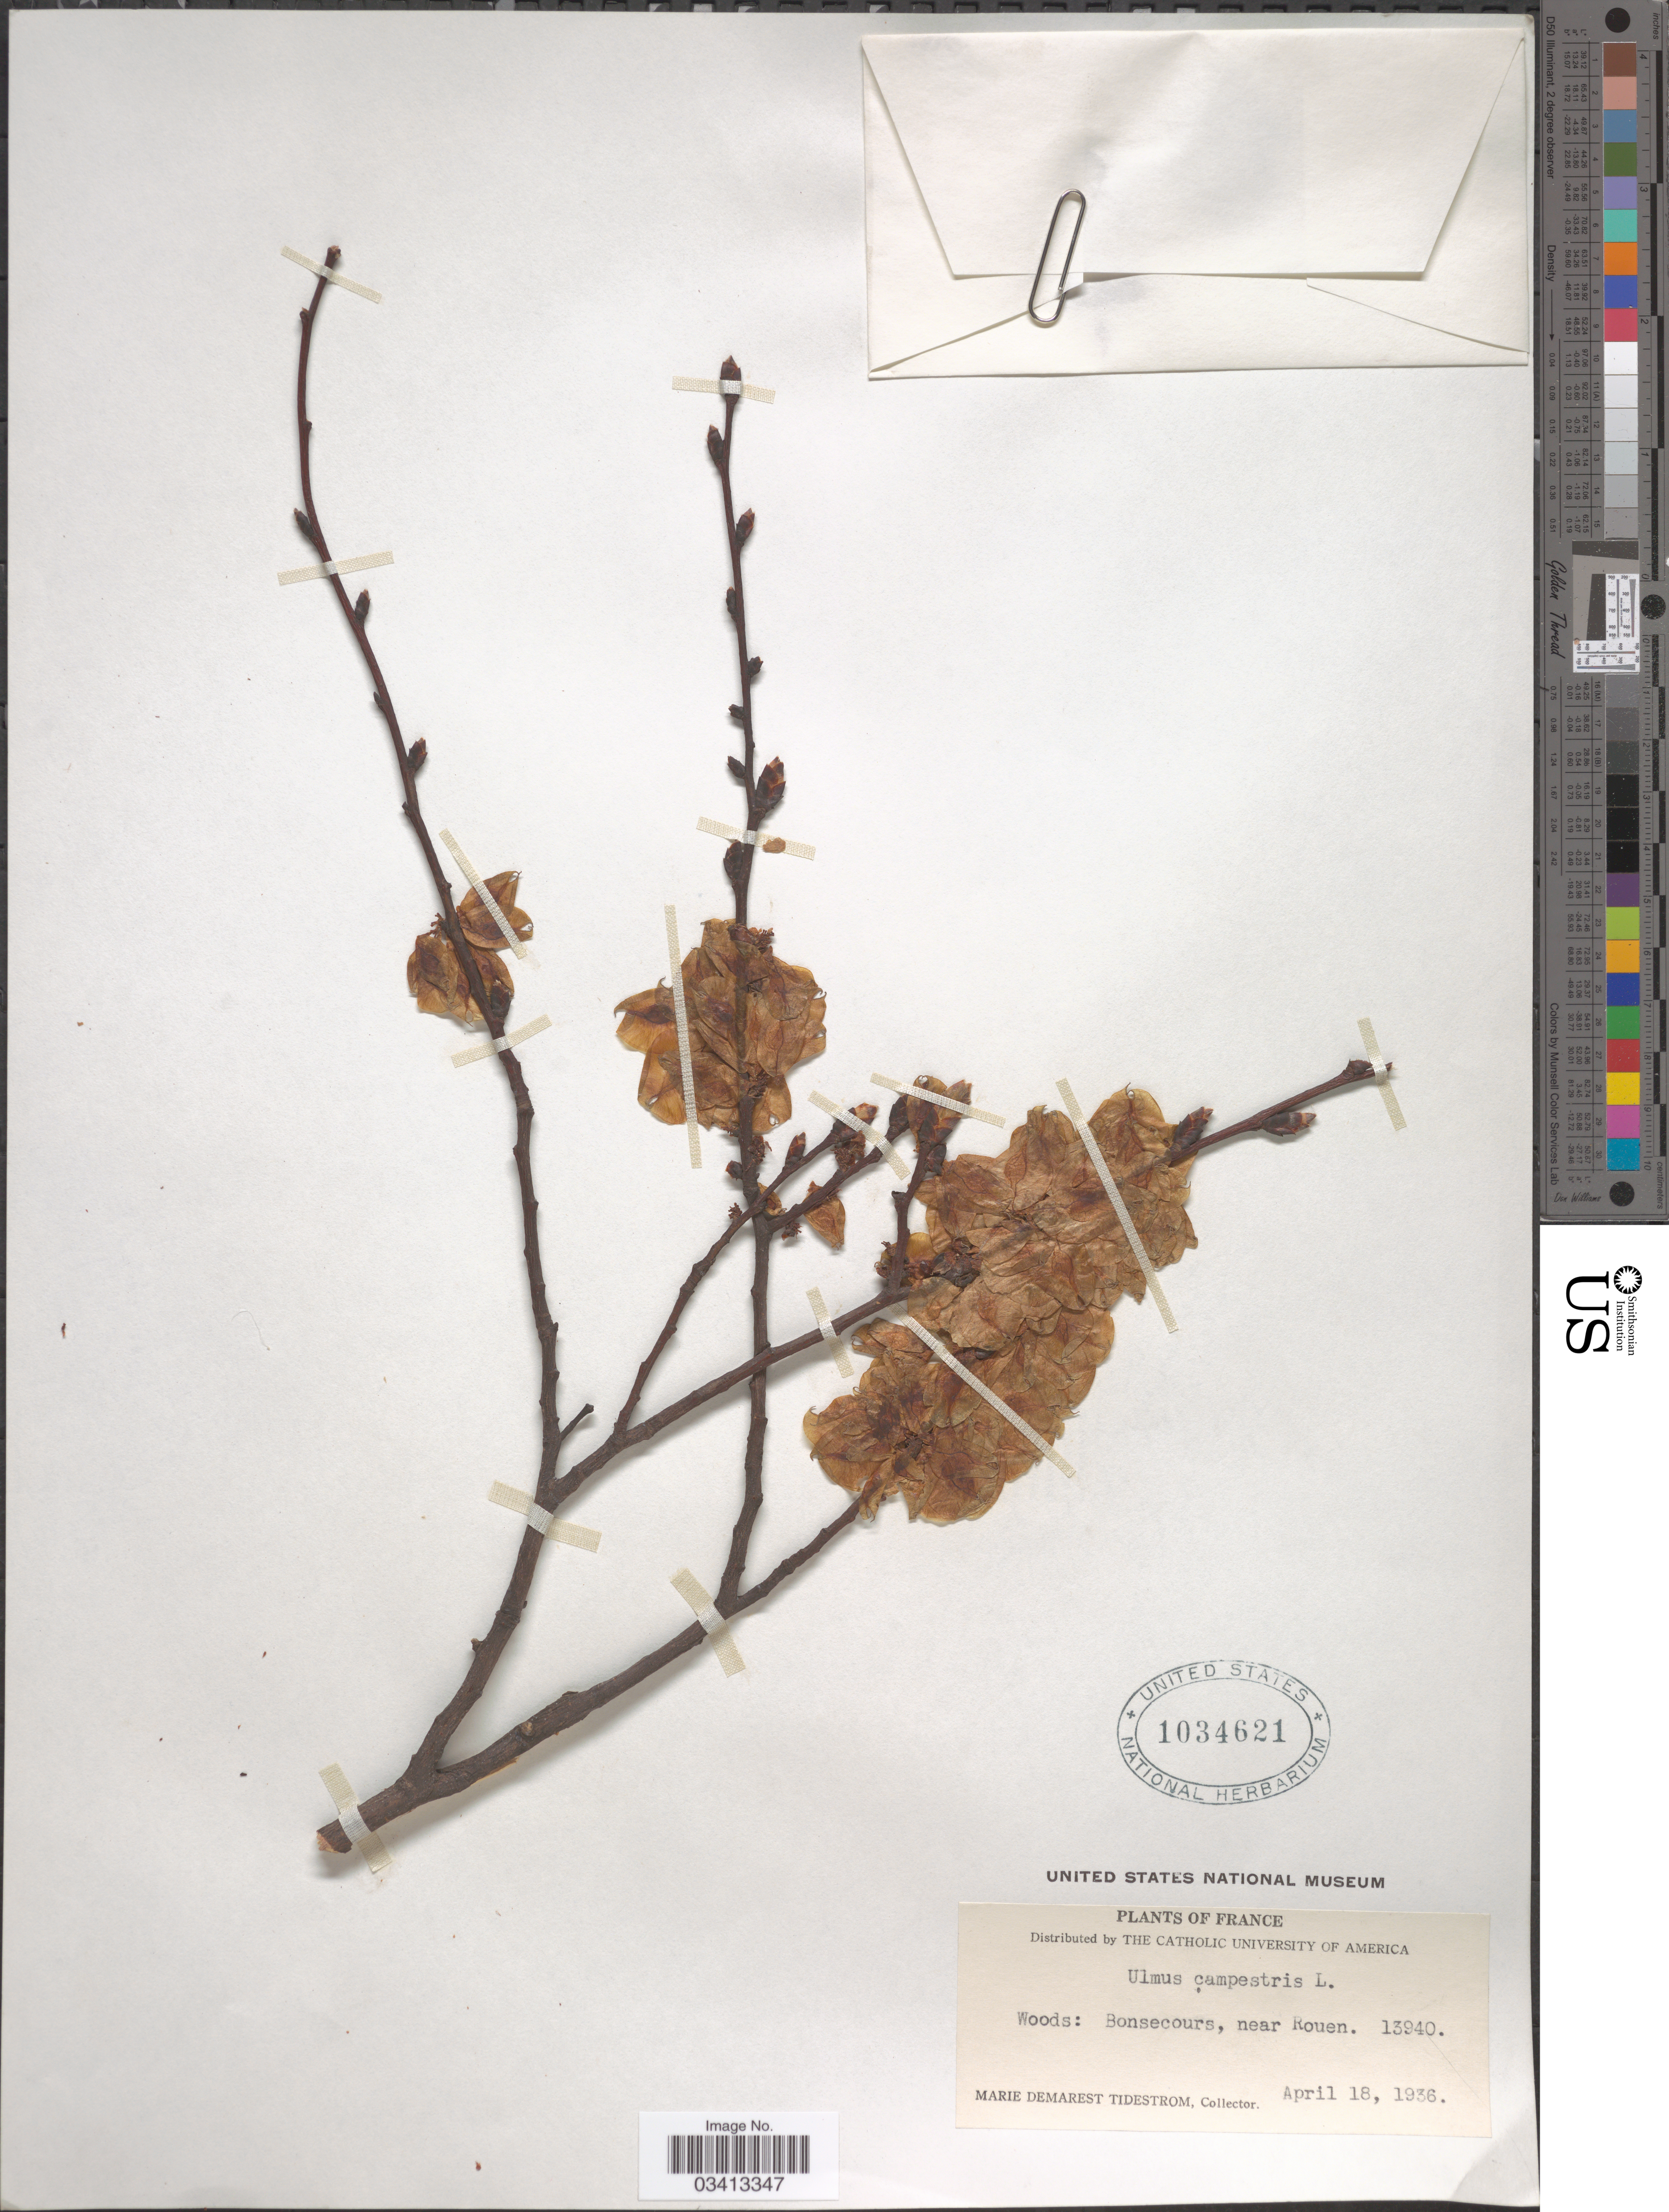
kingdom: Plantae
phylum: Tracheophyta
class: Magnoliopsida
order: Rosales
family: Ulmaceae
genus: Ulmus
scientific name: Ulmus campestris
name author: L.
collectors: M. Tidestrom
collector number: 13940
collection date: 1936-04-18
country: France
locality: Bonsecours, near Rouen.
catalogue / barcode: US 1034621